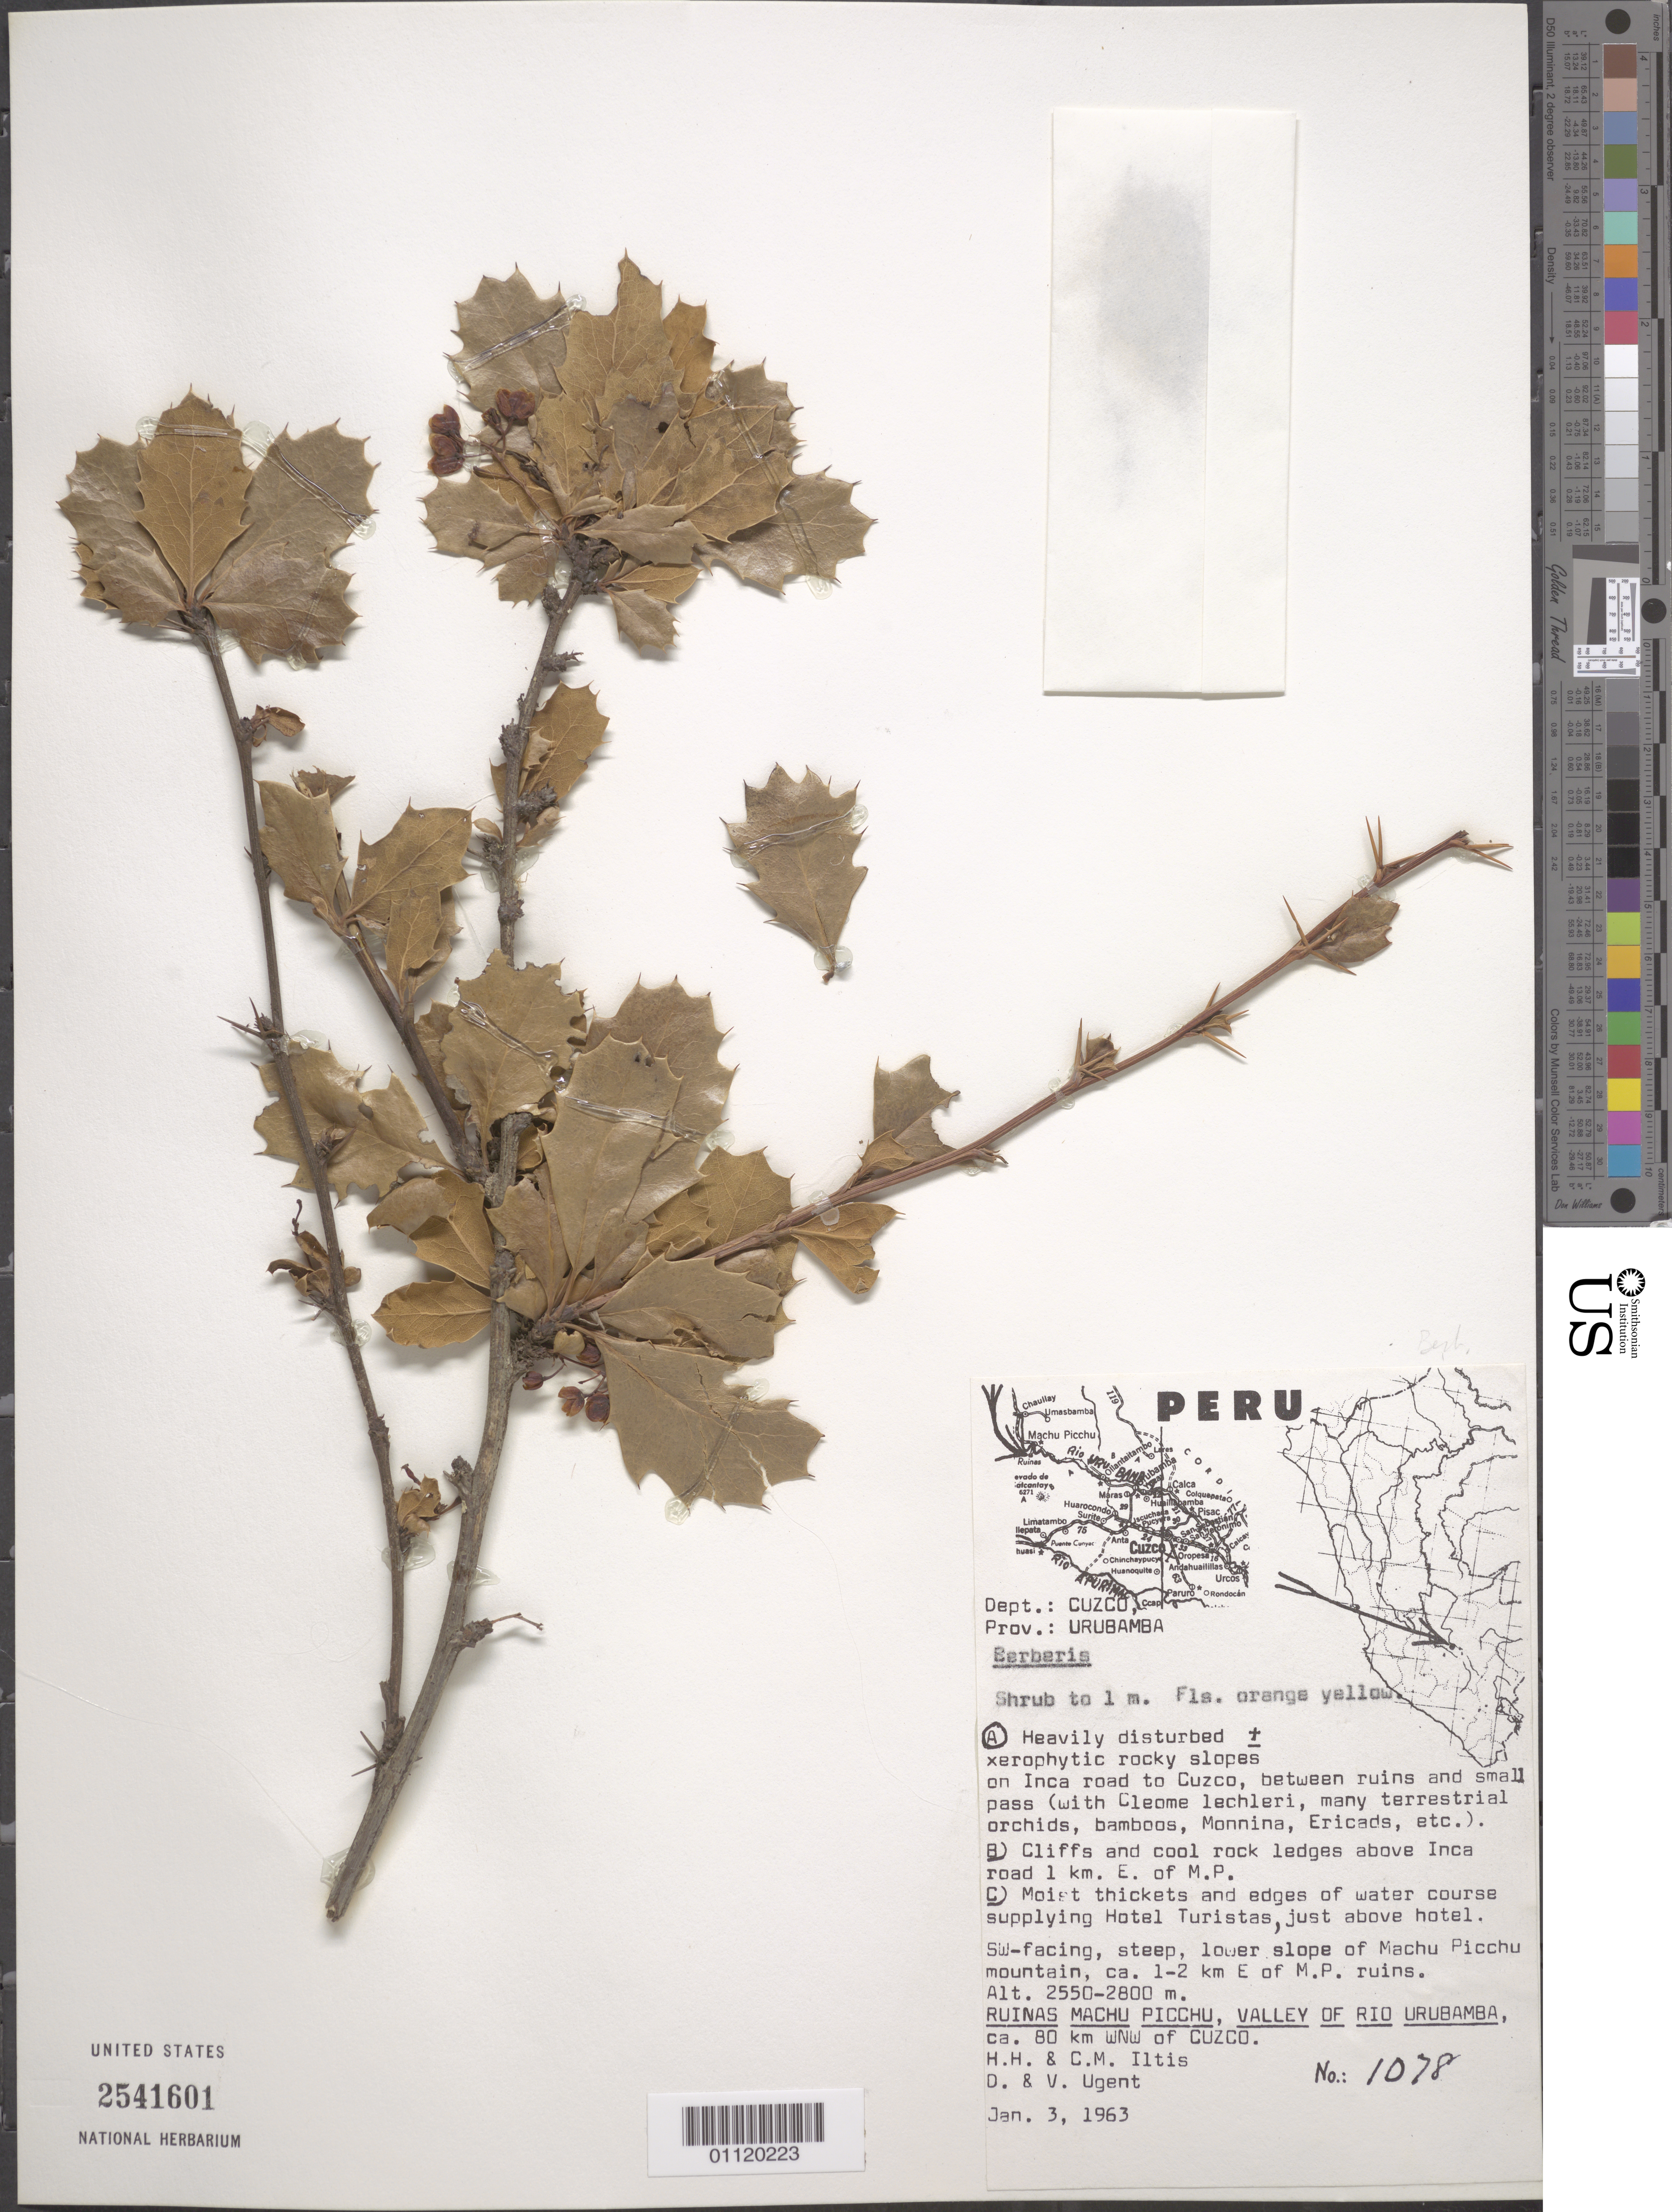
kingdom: Plantae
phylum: Tracheophyta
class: Magnoliopsida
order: Ranunculales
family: Berberidaceae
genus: Berberis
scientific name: Berberis sp.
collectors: H. H. Iltis & C. M Iltis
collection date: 1963-01-03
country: Peru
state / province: Cusco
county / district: Urubamba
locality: Ruinas Machu Picchu, valley of Rio Urubamba, ca. 80 km WNW of Cuzco. Southwest-facing steep, lower slope of Machu Picchu mountain, ca. 1-2 km E of M.P. ruins.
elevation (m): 2550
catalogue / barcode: US 2541601